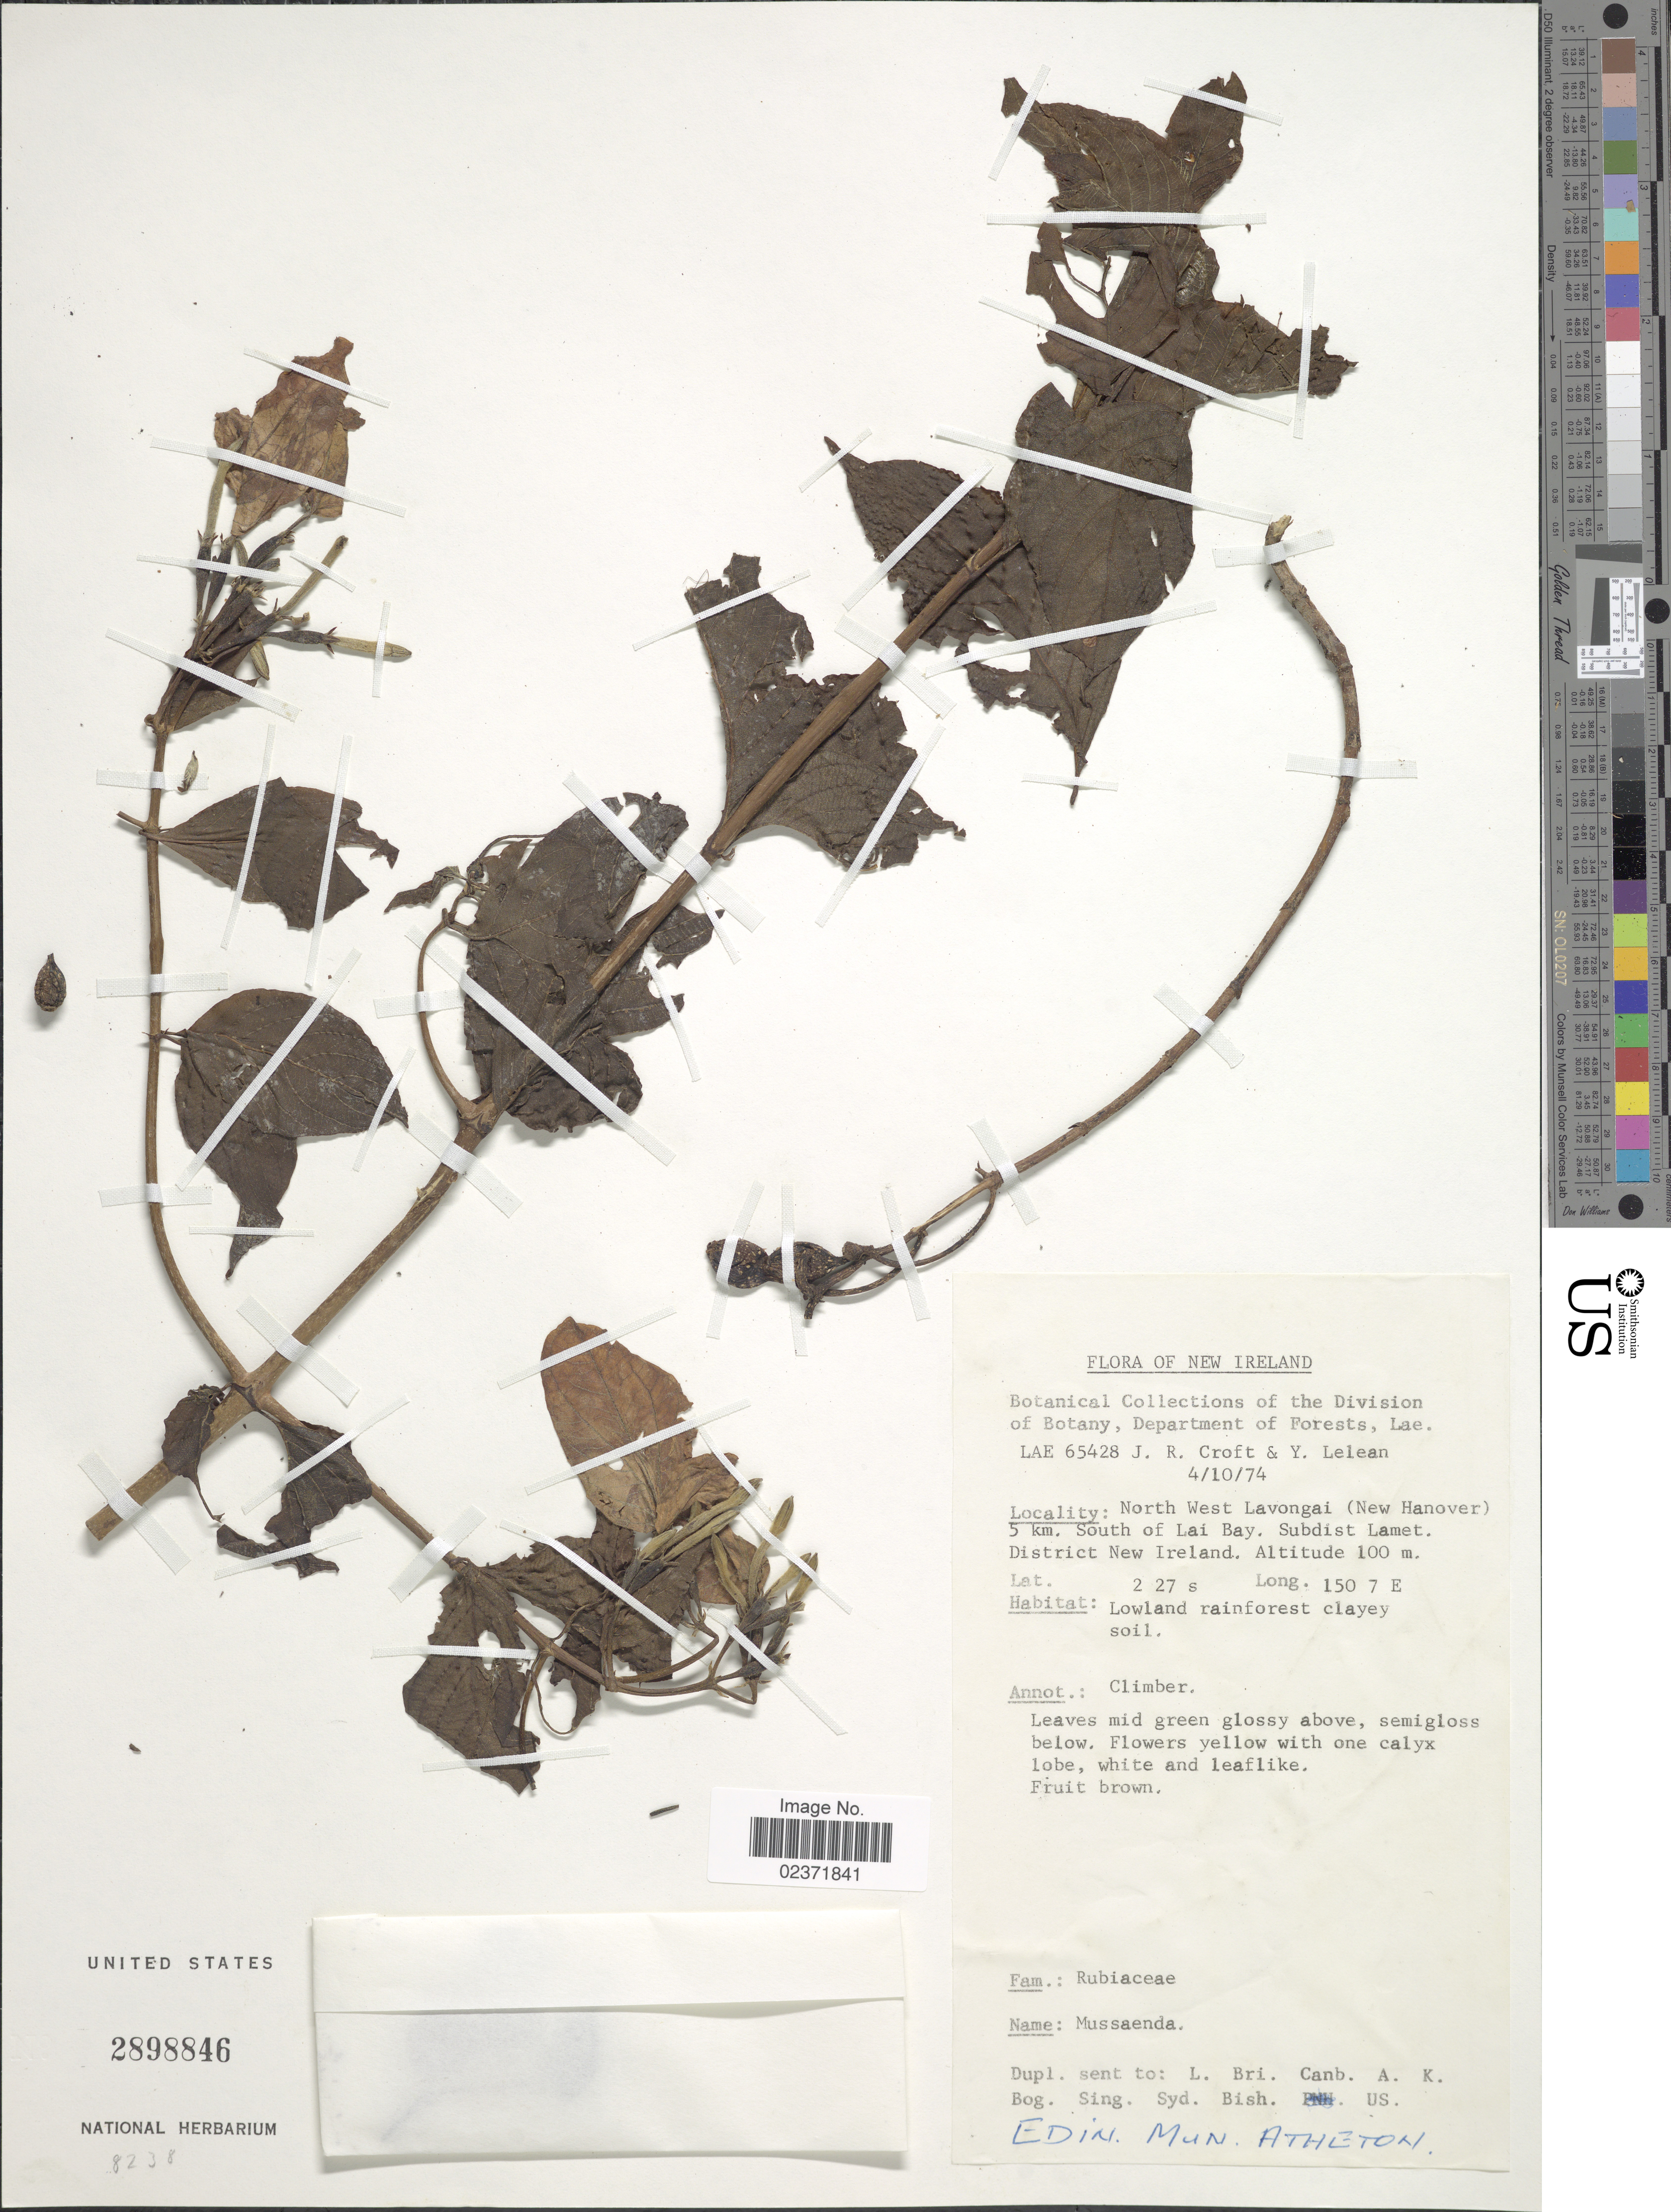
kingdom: Plantae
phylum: Tracheophyta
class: Magnoliopsida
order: Gentianales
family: Rubiaceae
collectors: J. R. Croft & Y. Lelean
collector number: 65428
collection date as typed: Transcribed d/m/y: 4/10/74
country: Papua New Guinea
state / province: New Ireland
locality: North West Lavongai (New Hanover) 5 km. South of Lai Bay. Subdist Lamet. District New Ireland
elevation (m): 100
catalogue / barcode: US 2898846